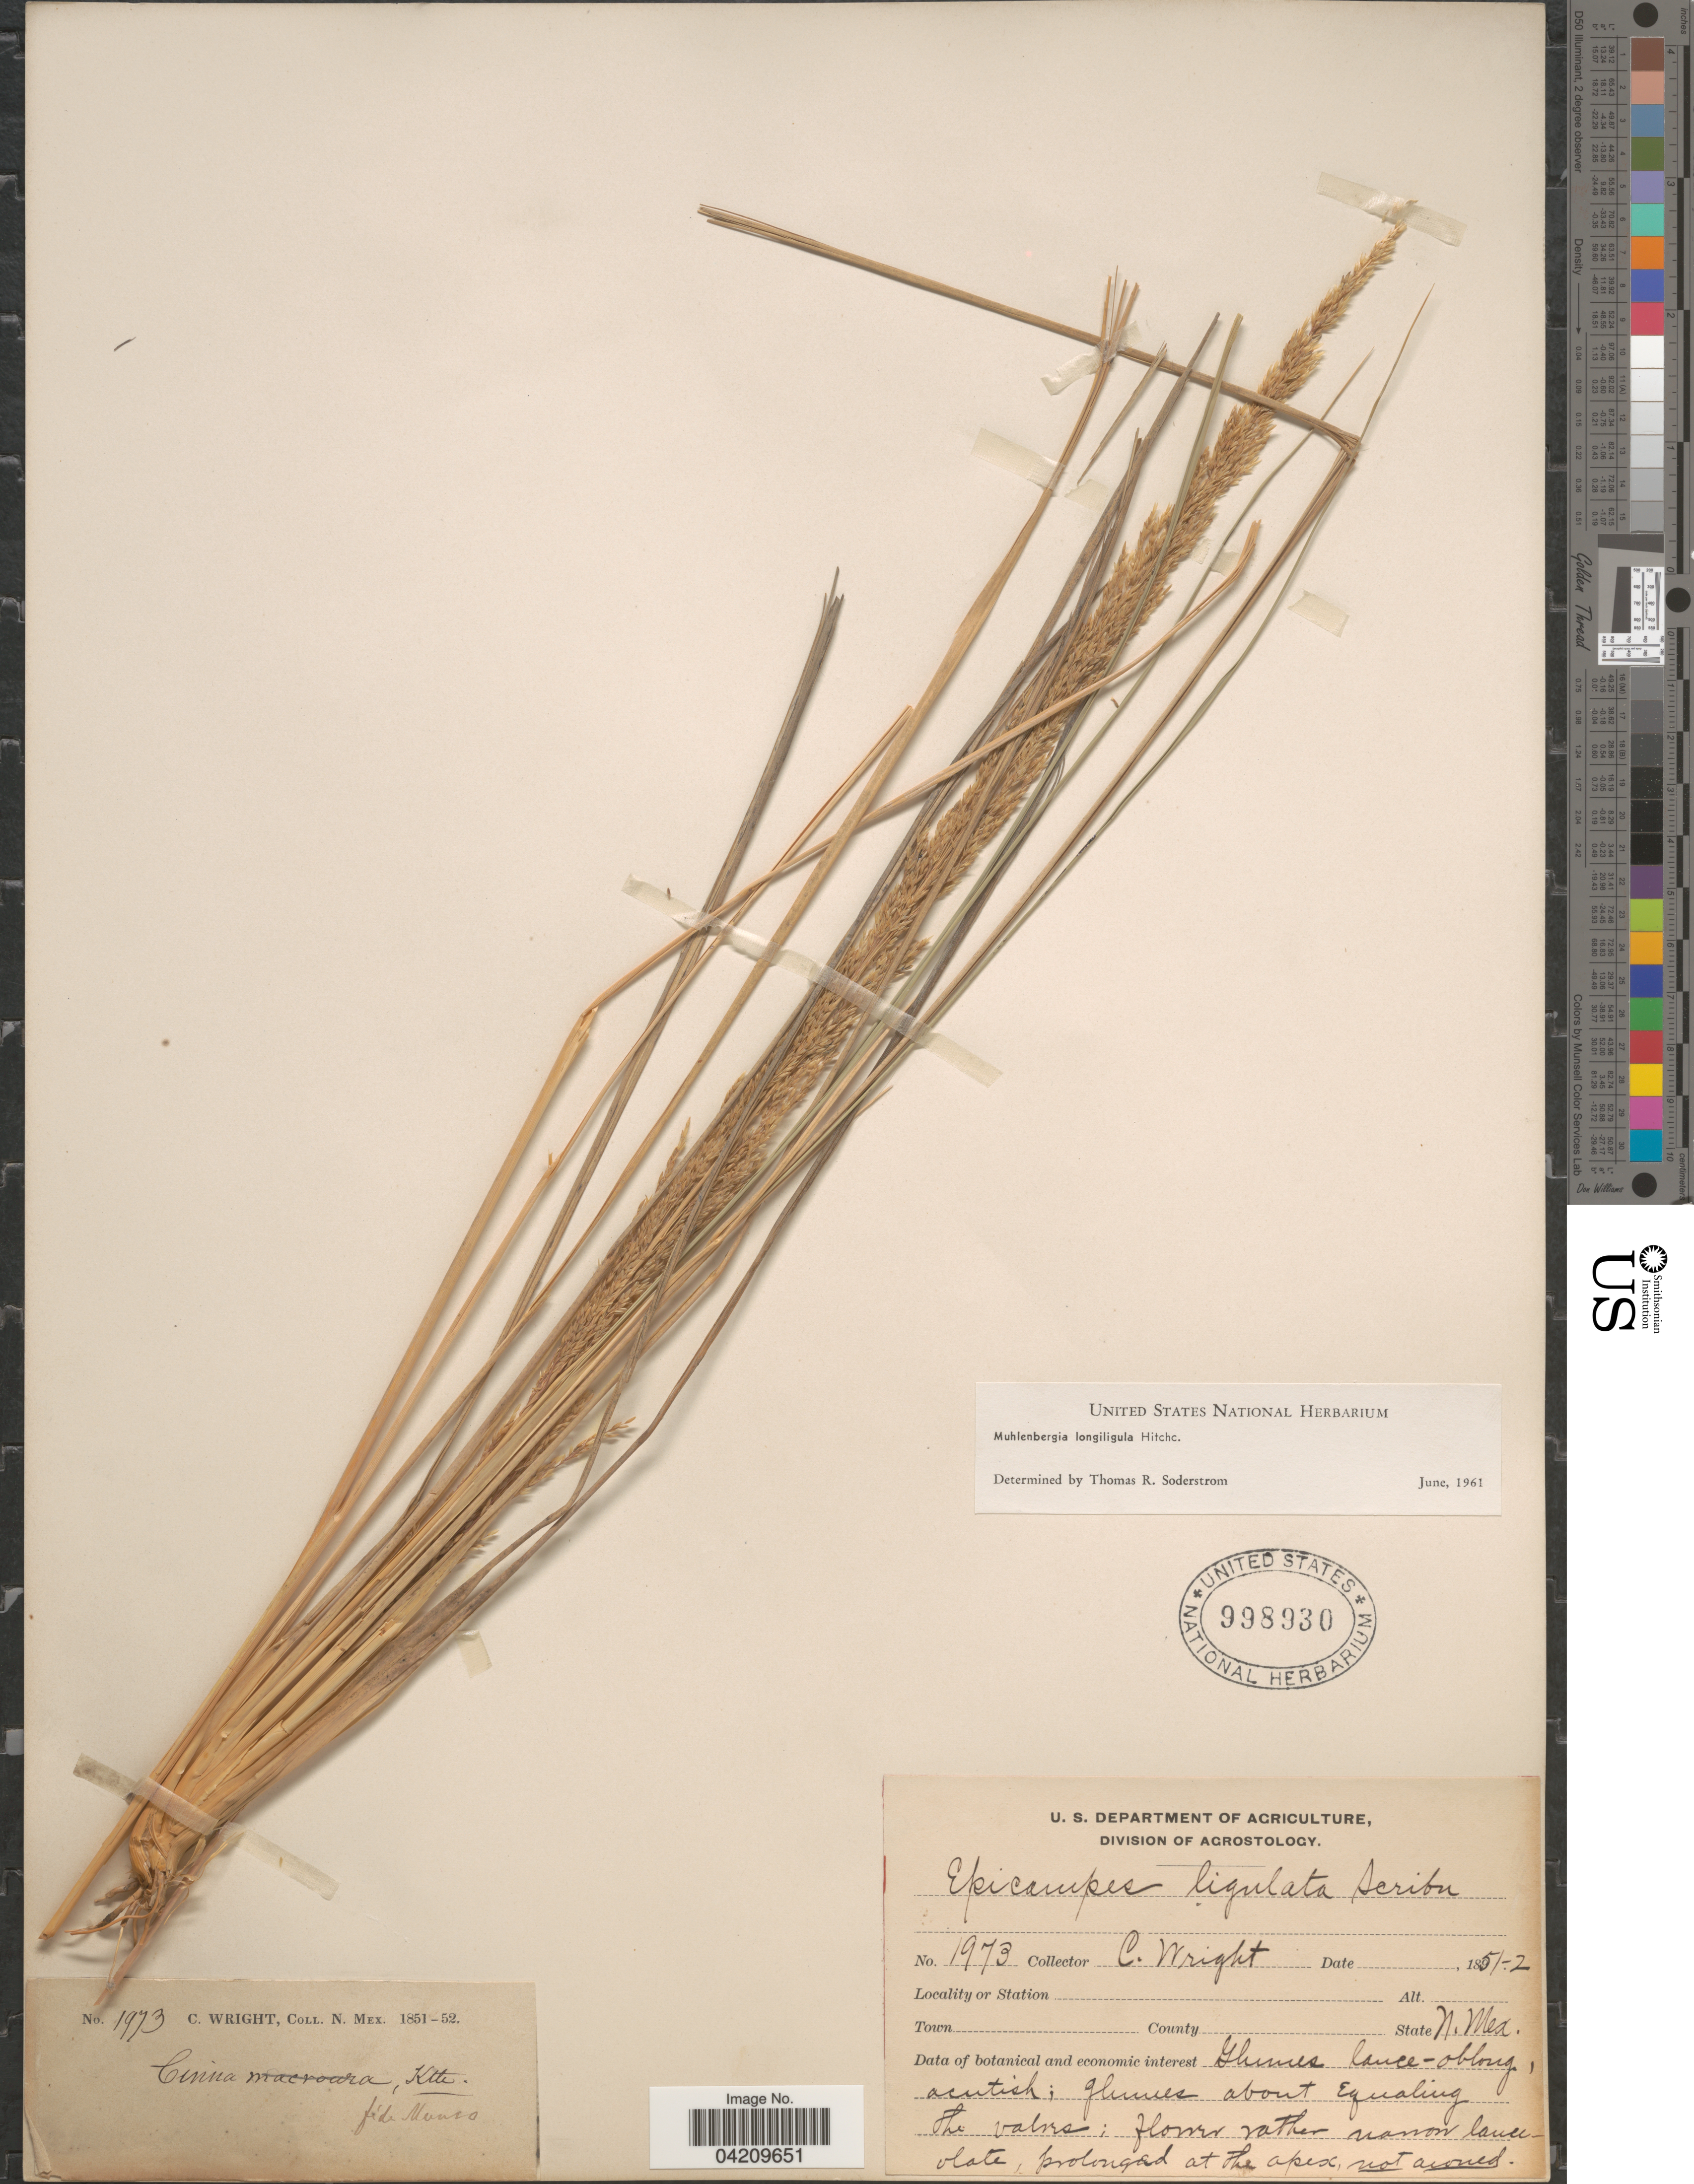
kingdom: Plantae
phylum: Tracheophyta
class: Liliopsida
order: Poales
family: Poaceae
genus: Muhlenbergia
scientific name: Muhlenbergia longiligula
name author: Hitchc.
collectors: C. Wright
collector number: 1973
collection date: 1851/1852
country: United States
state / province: New Mexico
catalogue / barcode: US 998930